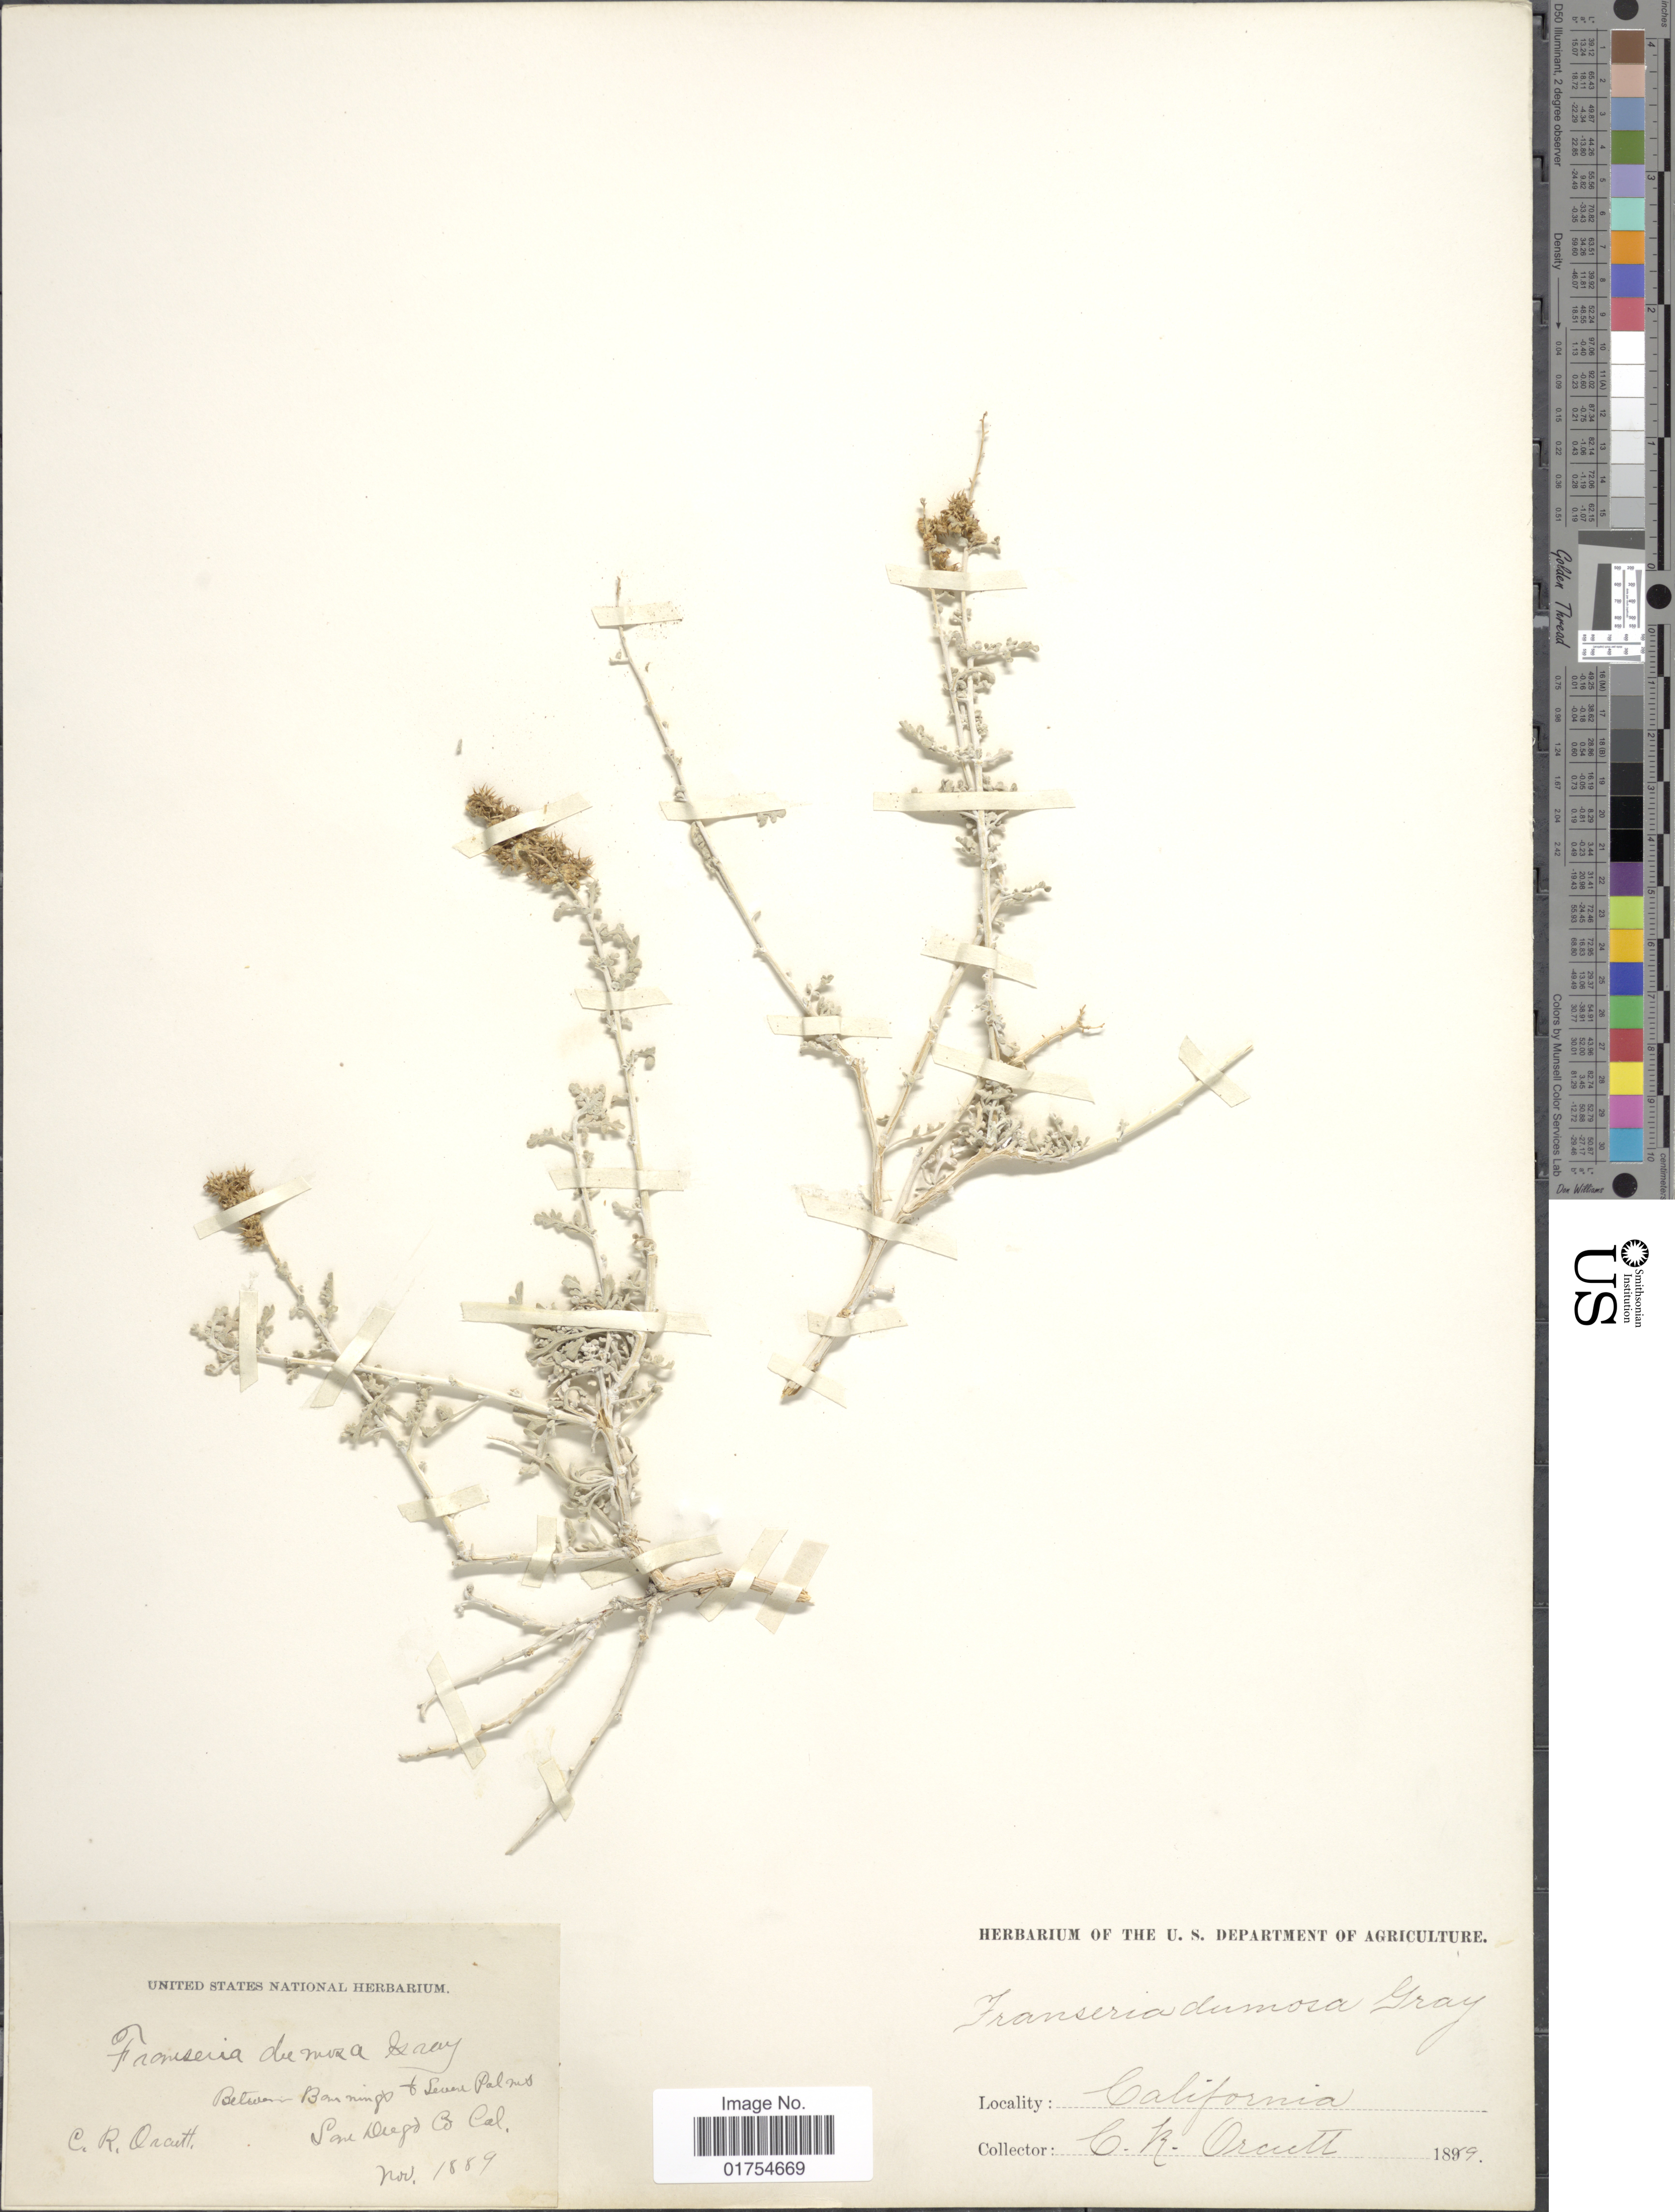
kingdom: Plantae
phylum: Tracheophyta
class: Magnoliopsida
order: Asterales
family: Asteraceae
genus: Franseria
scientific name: Franseria dumosa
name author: A. Gray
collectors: C. R. Orcutt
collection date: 1889-11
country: United States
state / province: California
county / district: San Diego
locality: Between Banning & Seven Palms. San Diego Co.